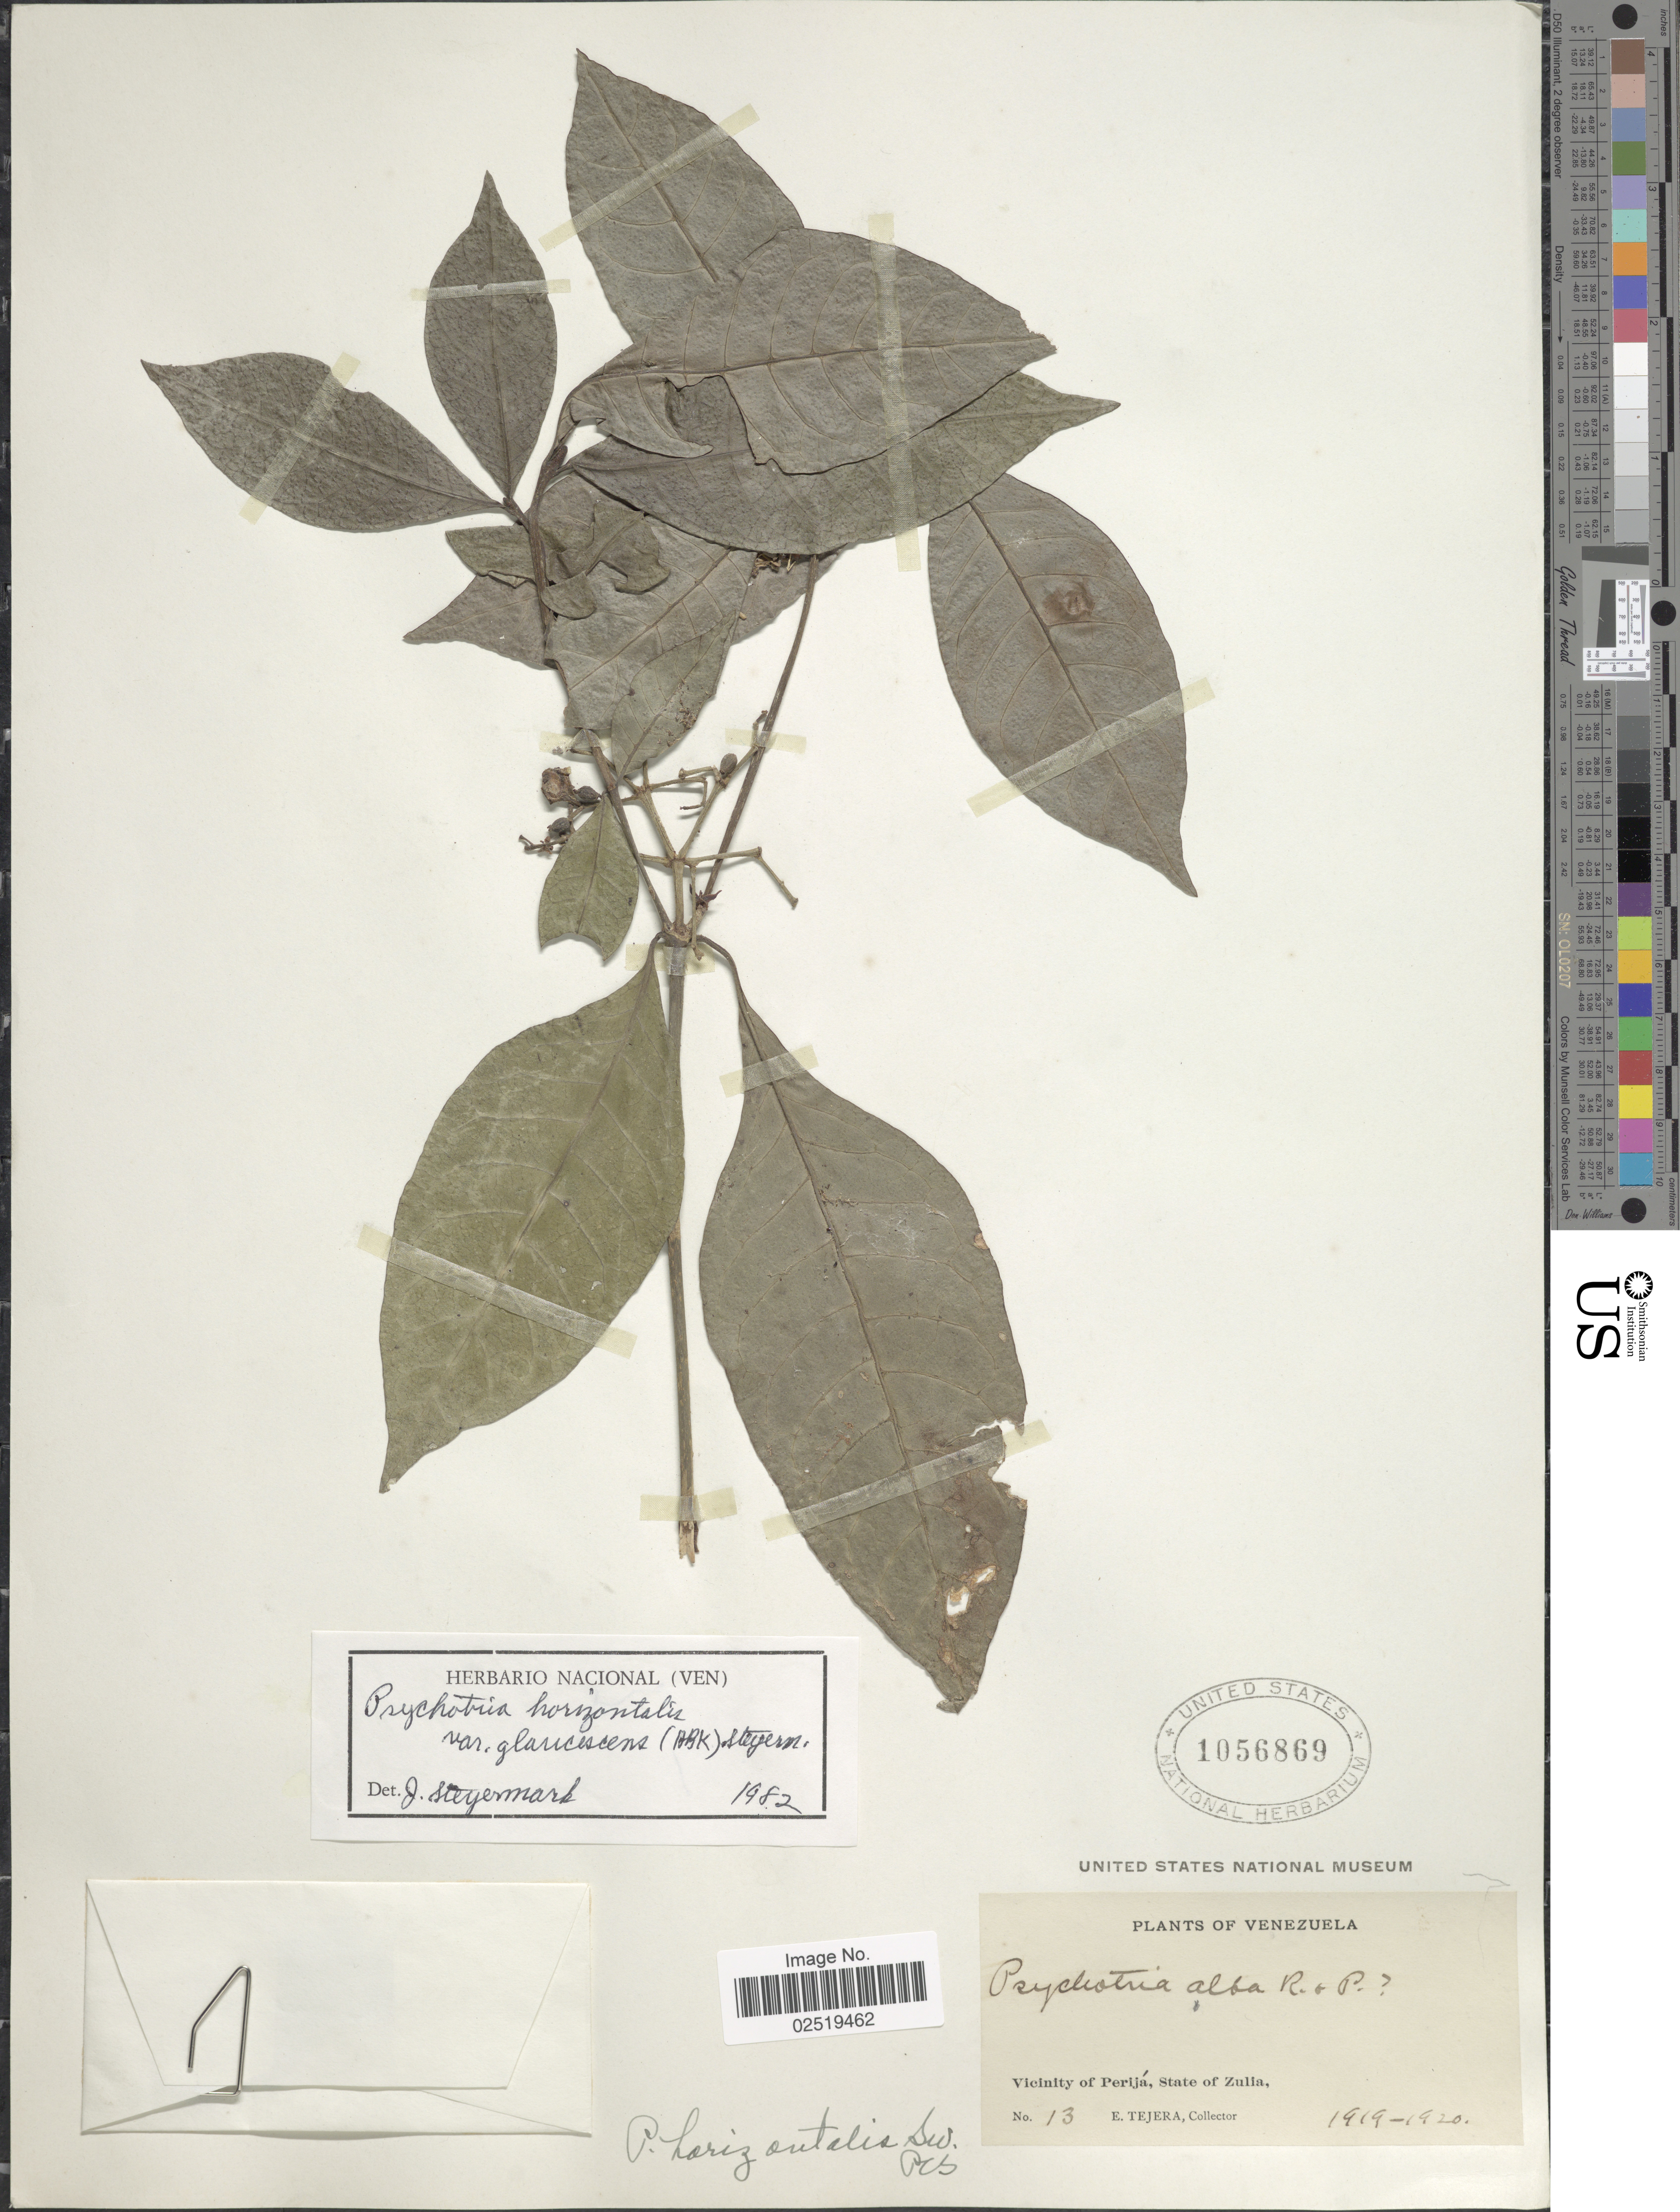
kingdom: Plantae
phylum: Tracheophyta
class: Magnoliopsida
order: Gentianales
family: Rubiaceae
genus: Psychotria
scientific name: Psychotria horizontalis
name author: Sw.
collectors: E. Tejera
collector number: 13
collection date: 1919/1920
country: Venezuela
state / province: Zulia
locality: Vicinity of Perijá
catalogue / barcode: US 1056869